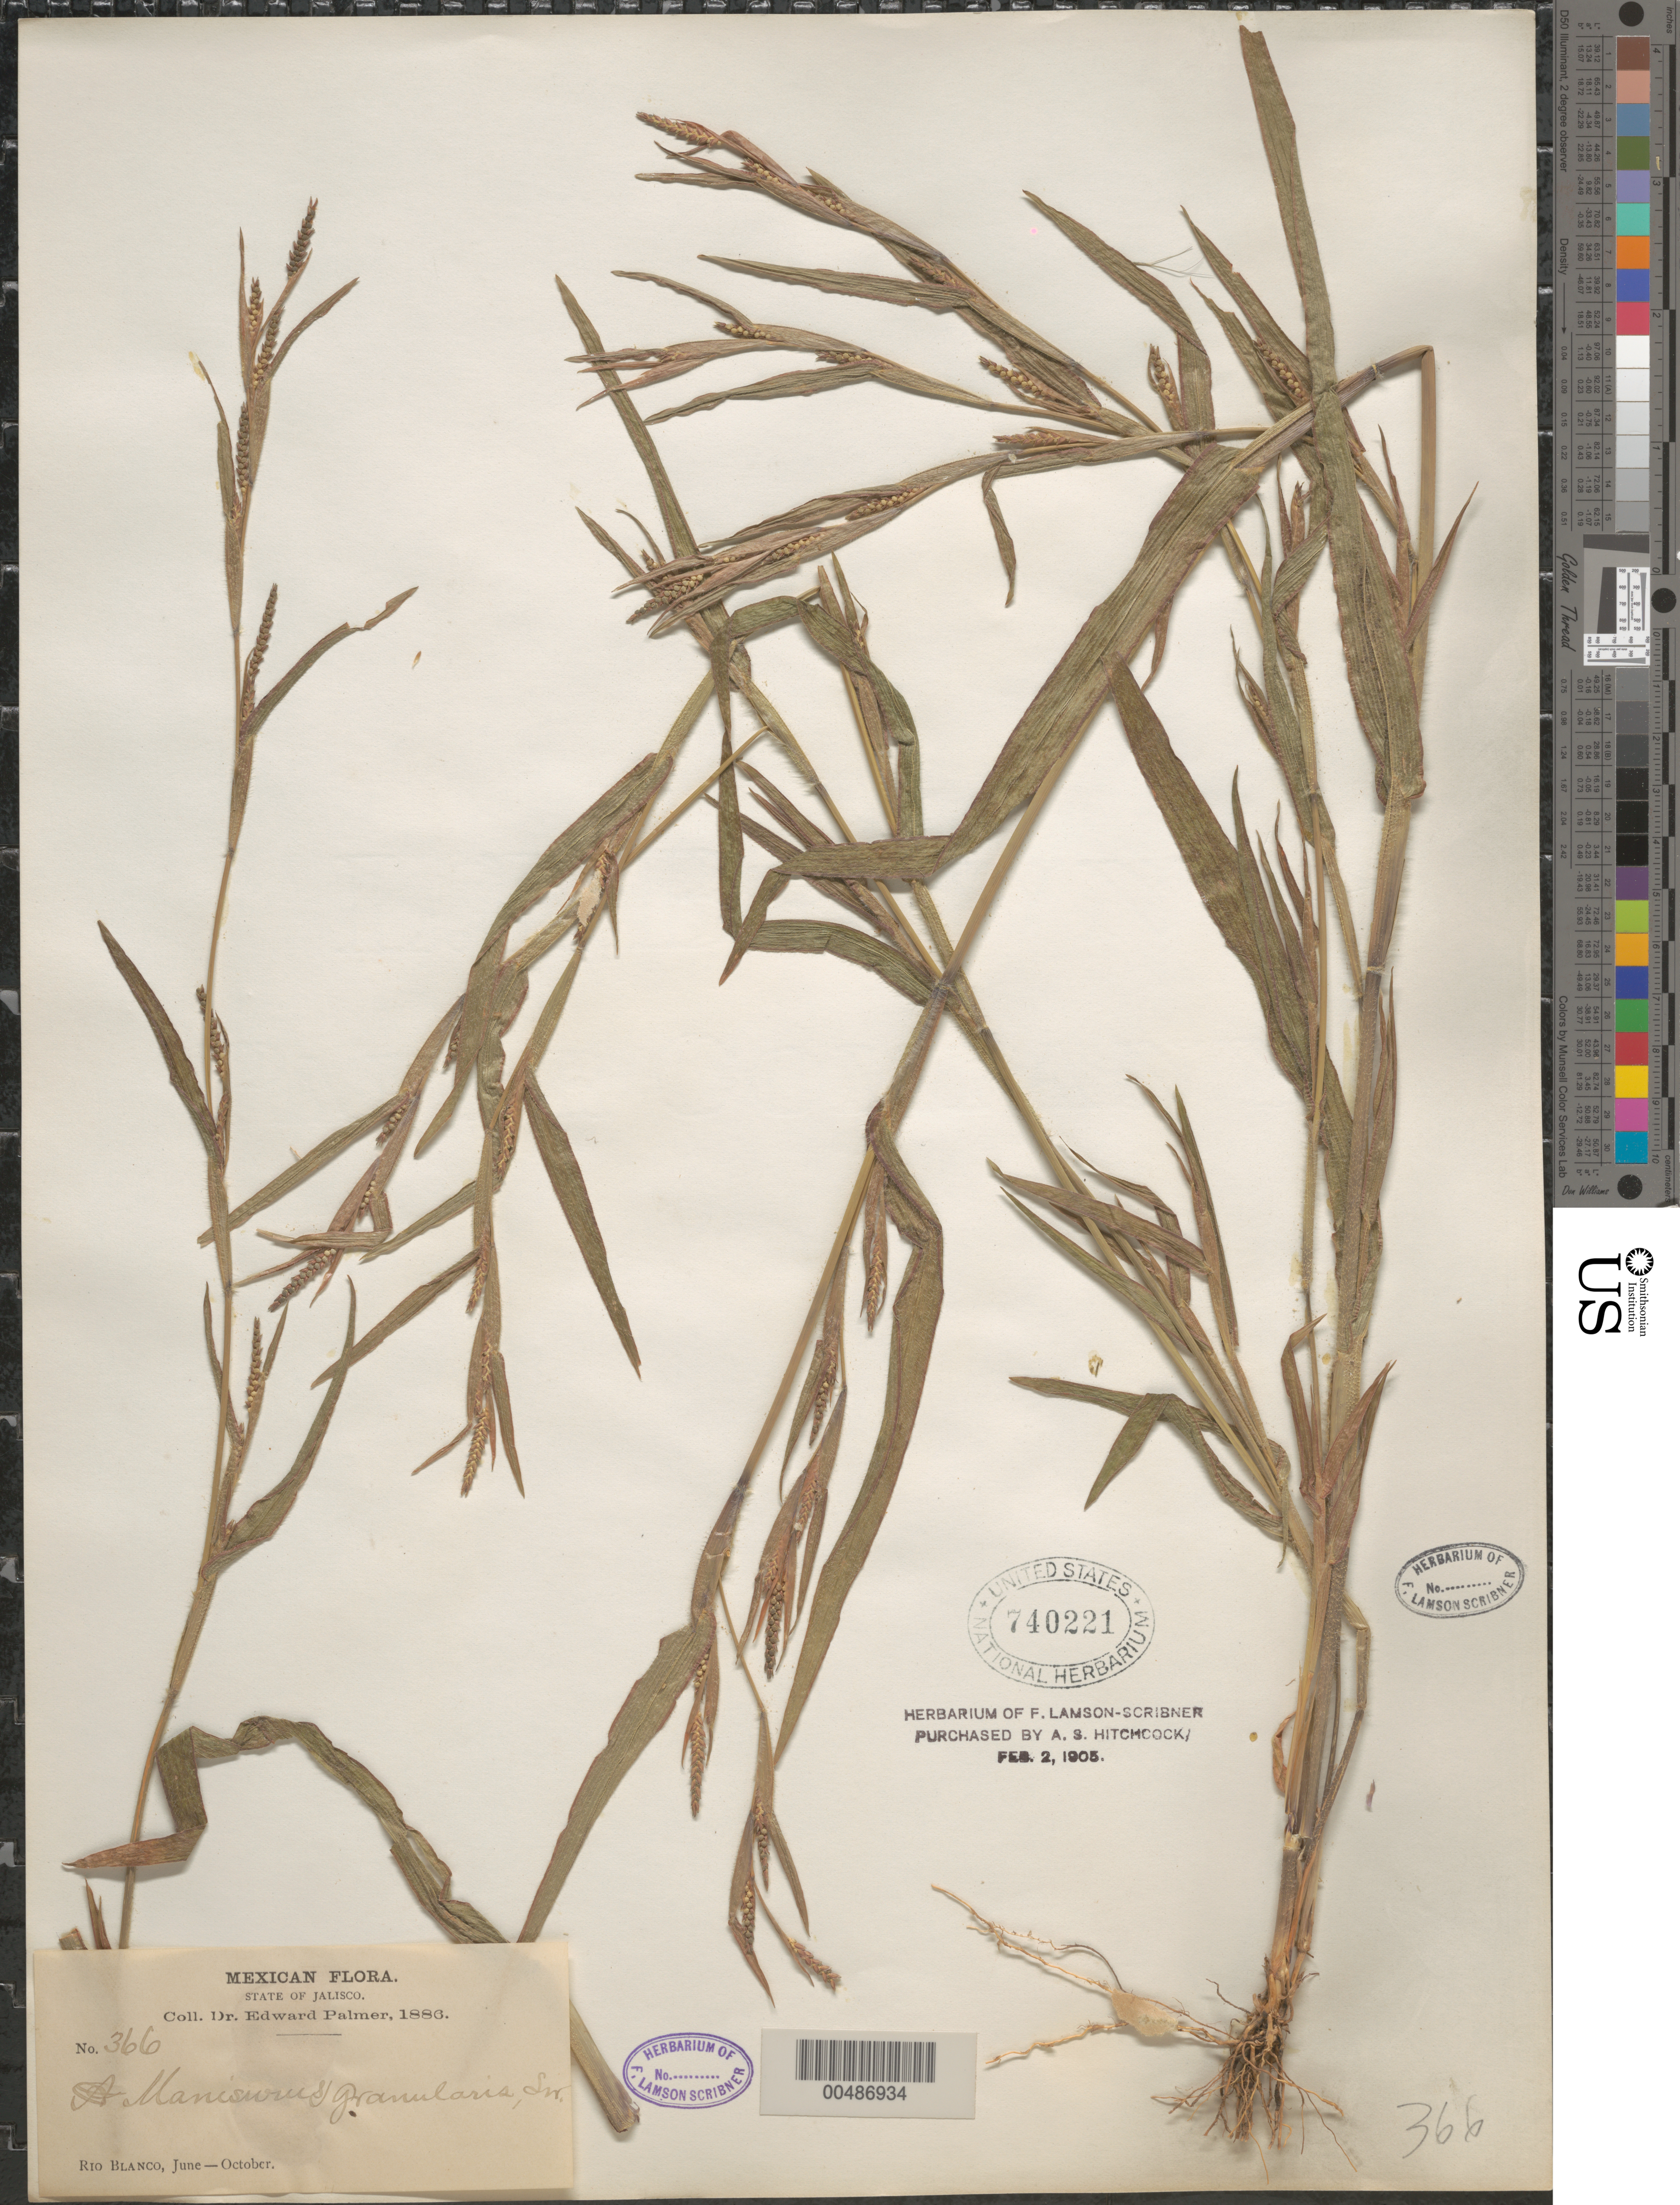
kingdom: Plantae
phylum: Tracheophyta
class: Liliopsida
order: Poales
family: Poaceae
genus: Hackelochloa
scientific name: Hackelochloa granularis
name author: (L.) Kuntze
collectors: E. Palmer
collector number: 366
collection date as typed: Jun 1886 to Oct 1886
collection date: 1886-06/1886-10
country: Mexico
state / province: Jalisco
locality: Rio Blanco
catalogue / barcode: US 740221